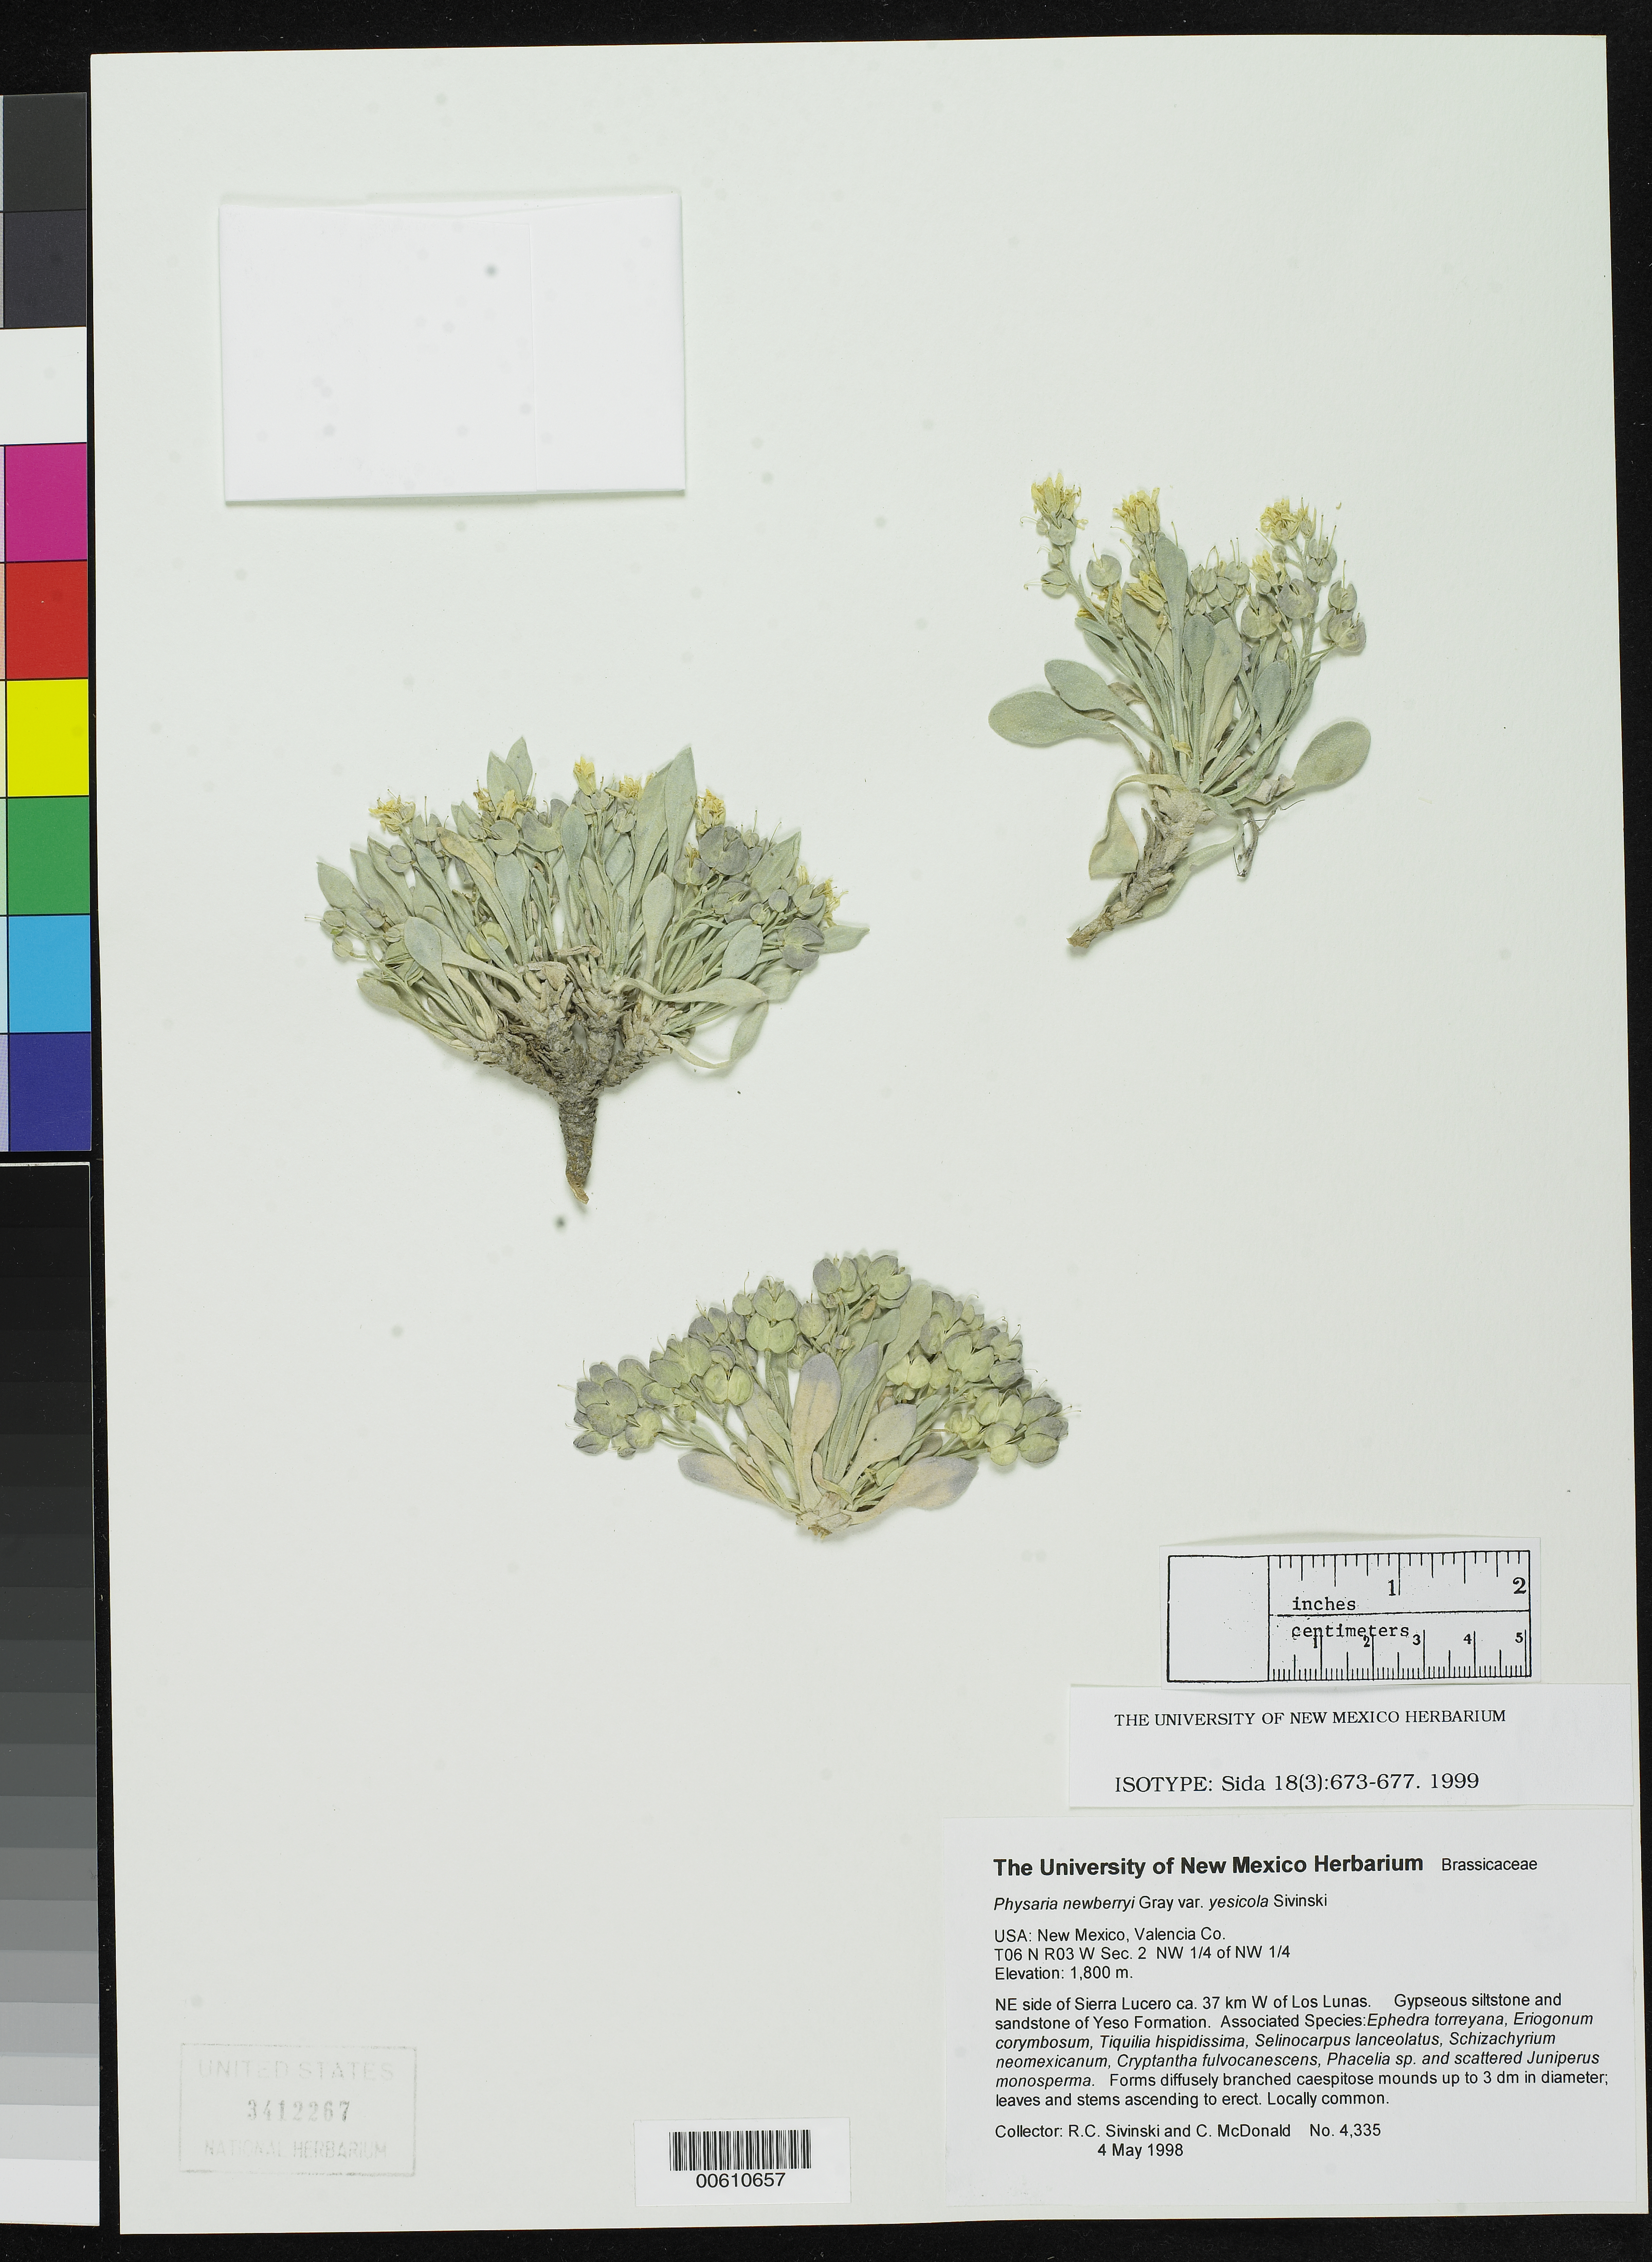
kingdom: Plantae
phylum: Tracheophyta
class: Magnoliopsida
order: Brassicales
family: Brassicaceae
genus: Physaria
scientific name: Physaria newberryi var. yesicola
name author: R. C. Sivinski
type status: Isotype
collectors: R. Sivinski & C. McDonald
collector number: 4335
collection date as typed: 04 May 1998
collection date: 1998-05-04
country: United States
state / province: New Mexico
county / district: Valencia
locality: NE side of Sierra Lucerno ca. 37 km W of Los Lunas.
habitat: Gypseous siltstone and sandstone of Yeso Formation.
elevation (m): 1800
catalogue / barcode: US 3412267